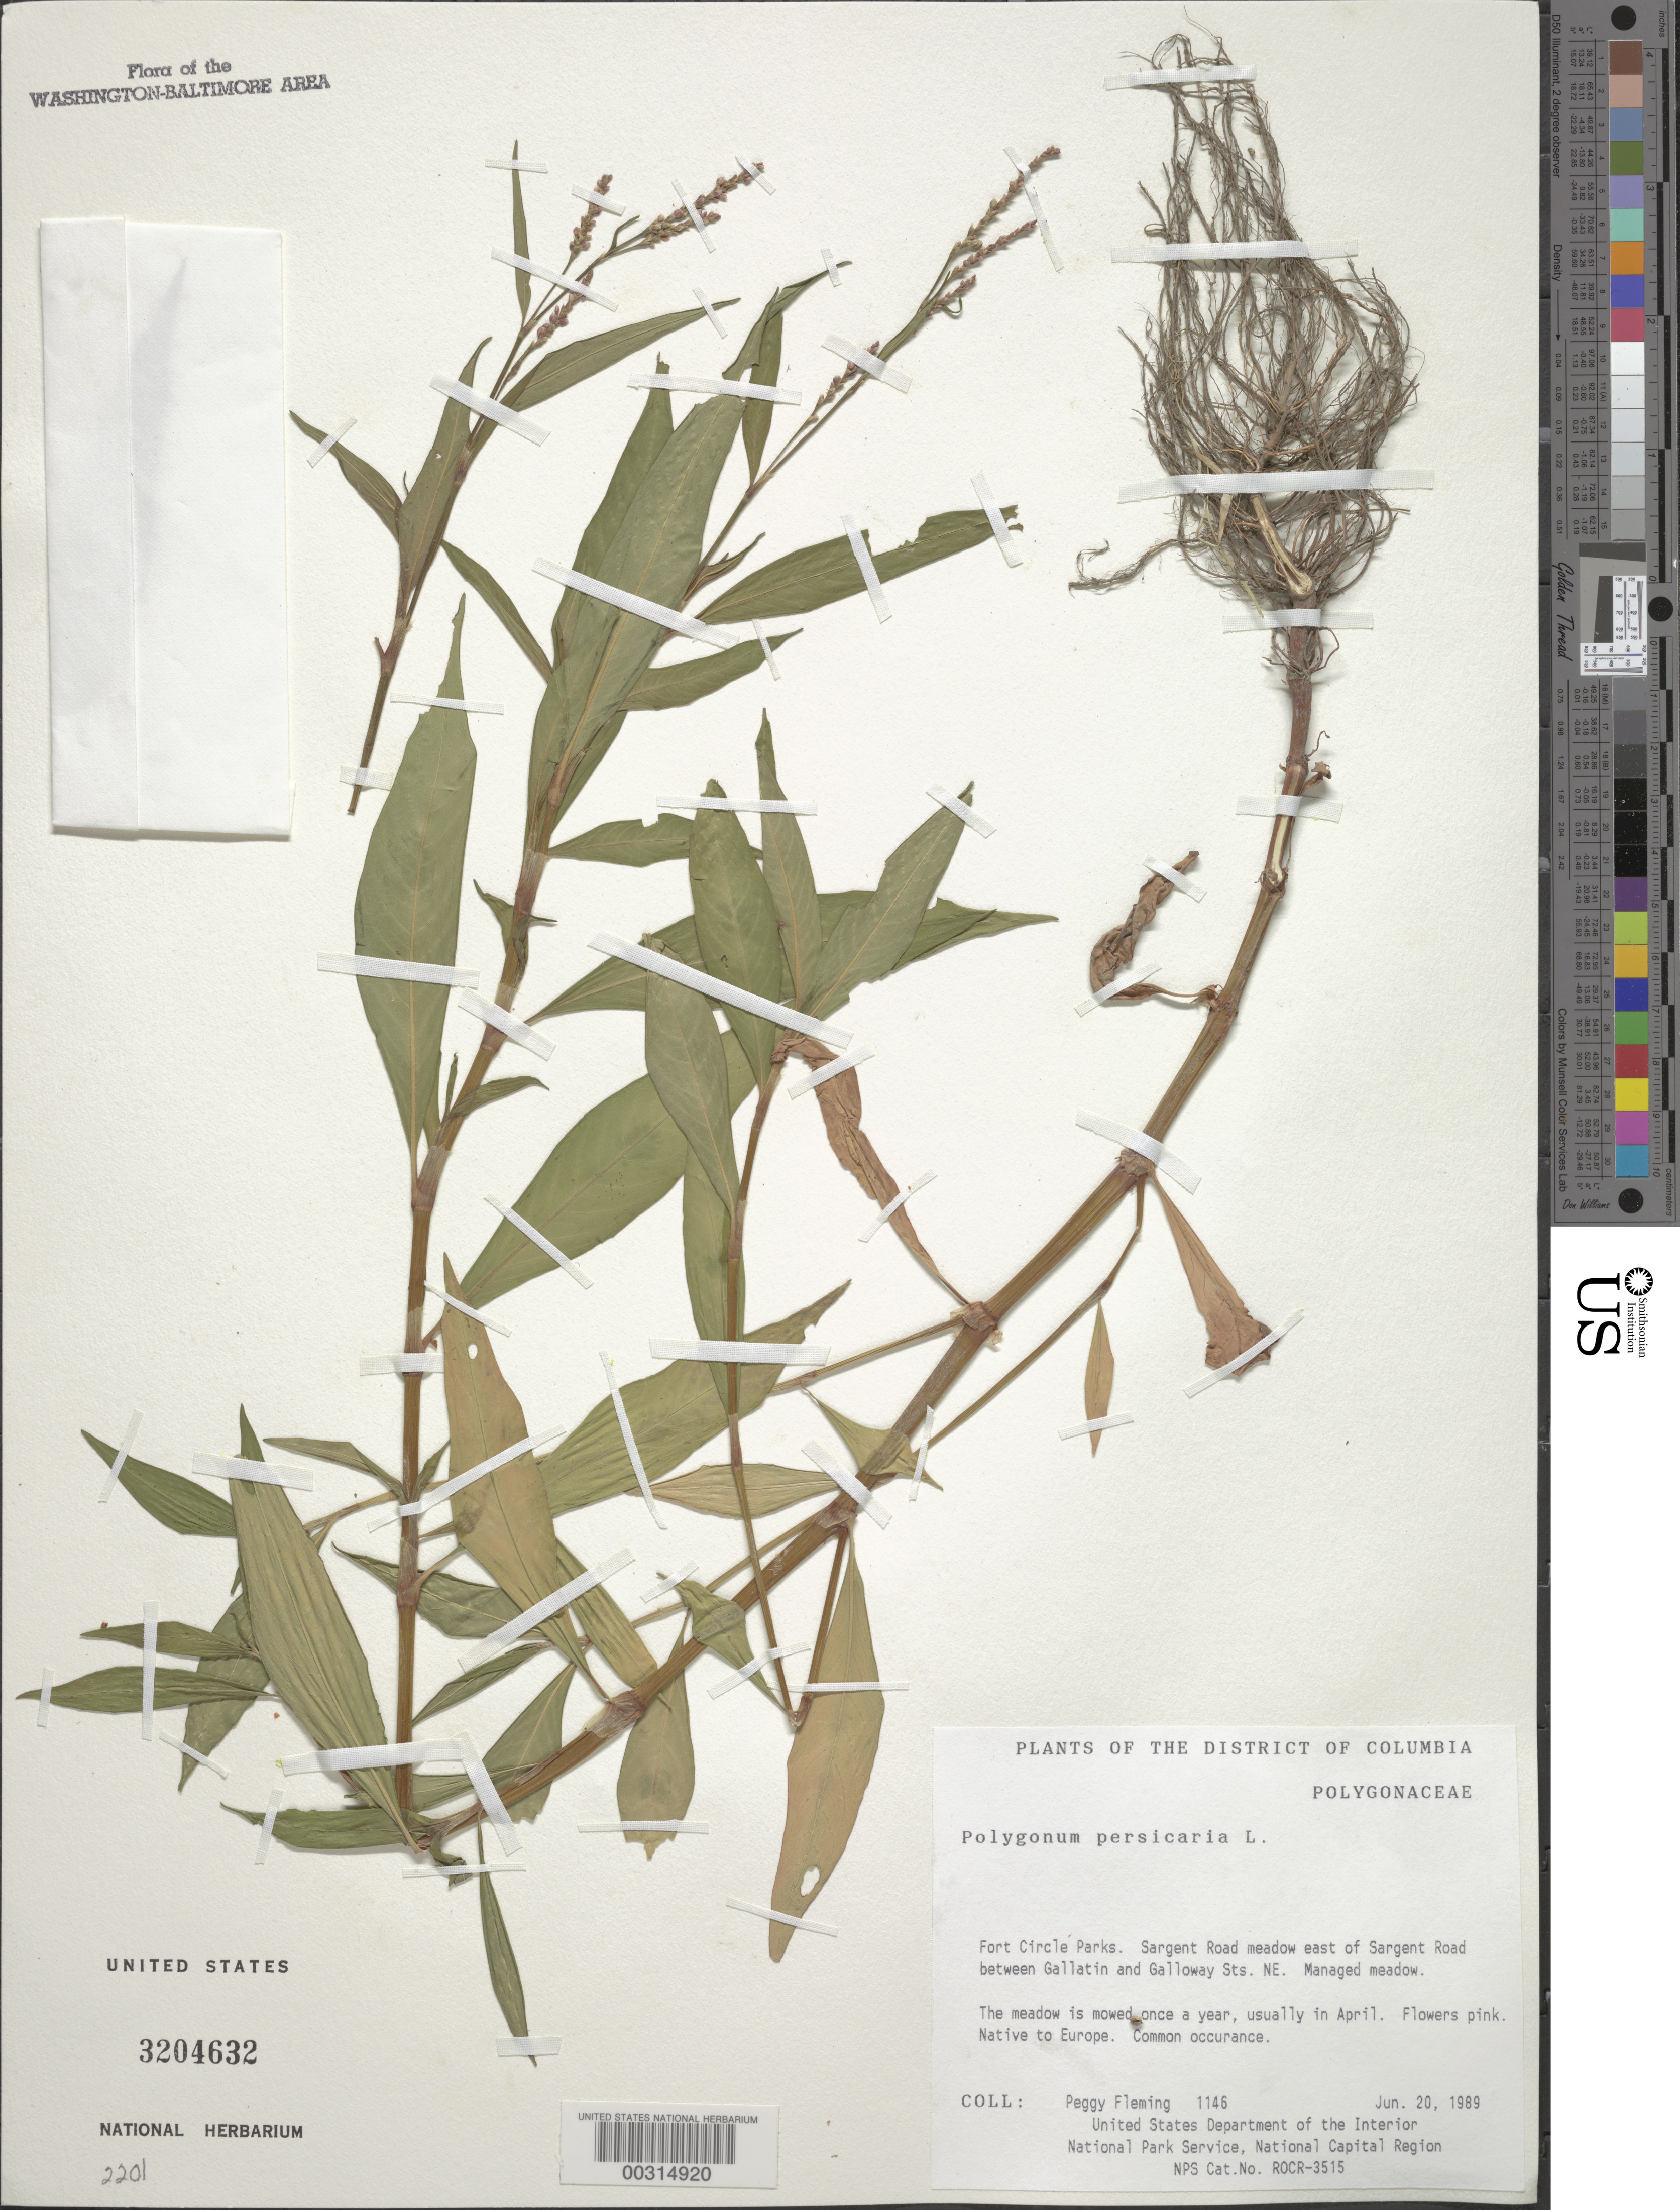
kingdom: Plantae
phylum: Tracheophyta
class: Magnoliopsida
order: Caryophyllales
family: Polygonaceae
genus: Persicaria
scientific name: Persicaria maculosa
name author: S.F. Gray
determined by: Atha, D. E.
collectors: P. Fleming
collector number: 1146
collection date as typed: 20 Jun 1989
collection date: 1989-06-20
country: United States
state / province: District of Columbia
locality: Fort Circle Parks, Sargent Road meadow, E of Sargent Road between Gallatin and Galloway Sts, NE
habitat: Managed meadow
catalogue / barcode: US 3204632